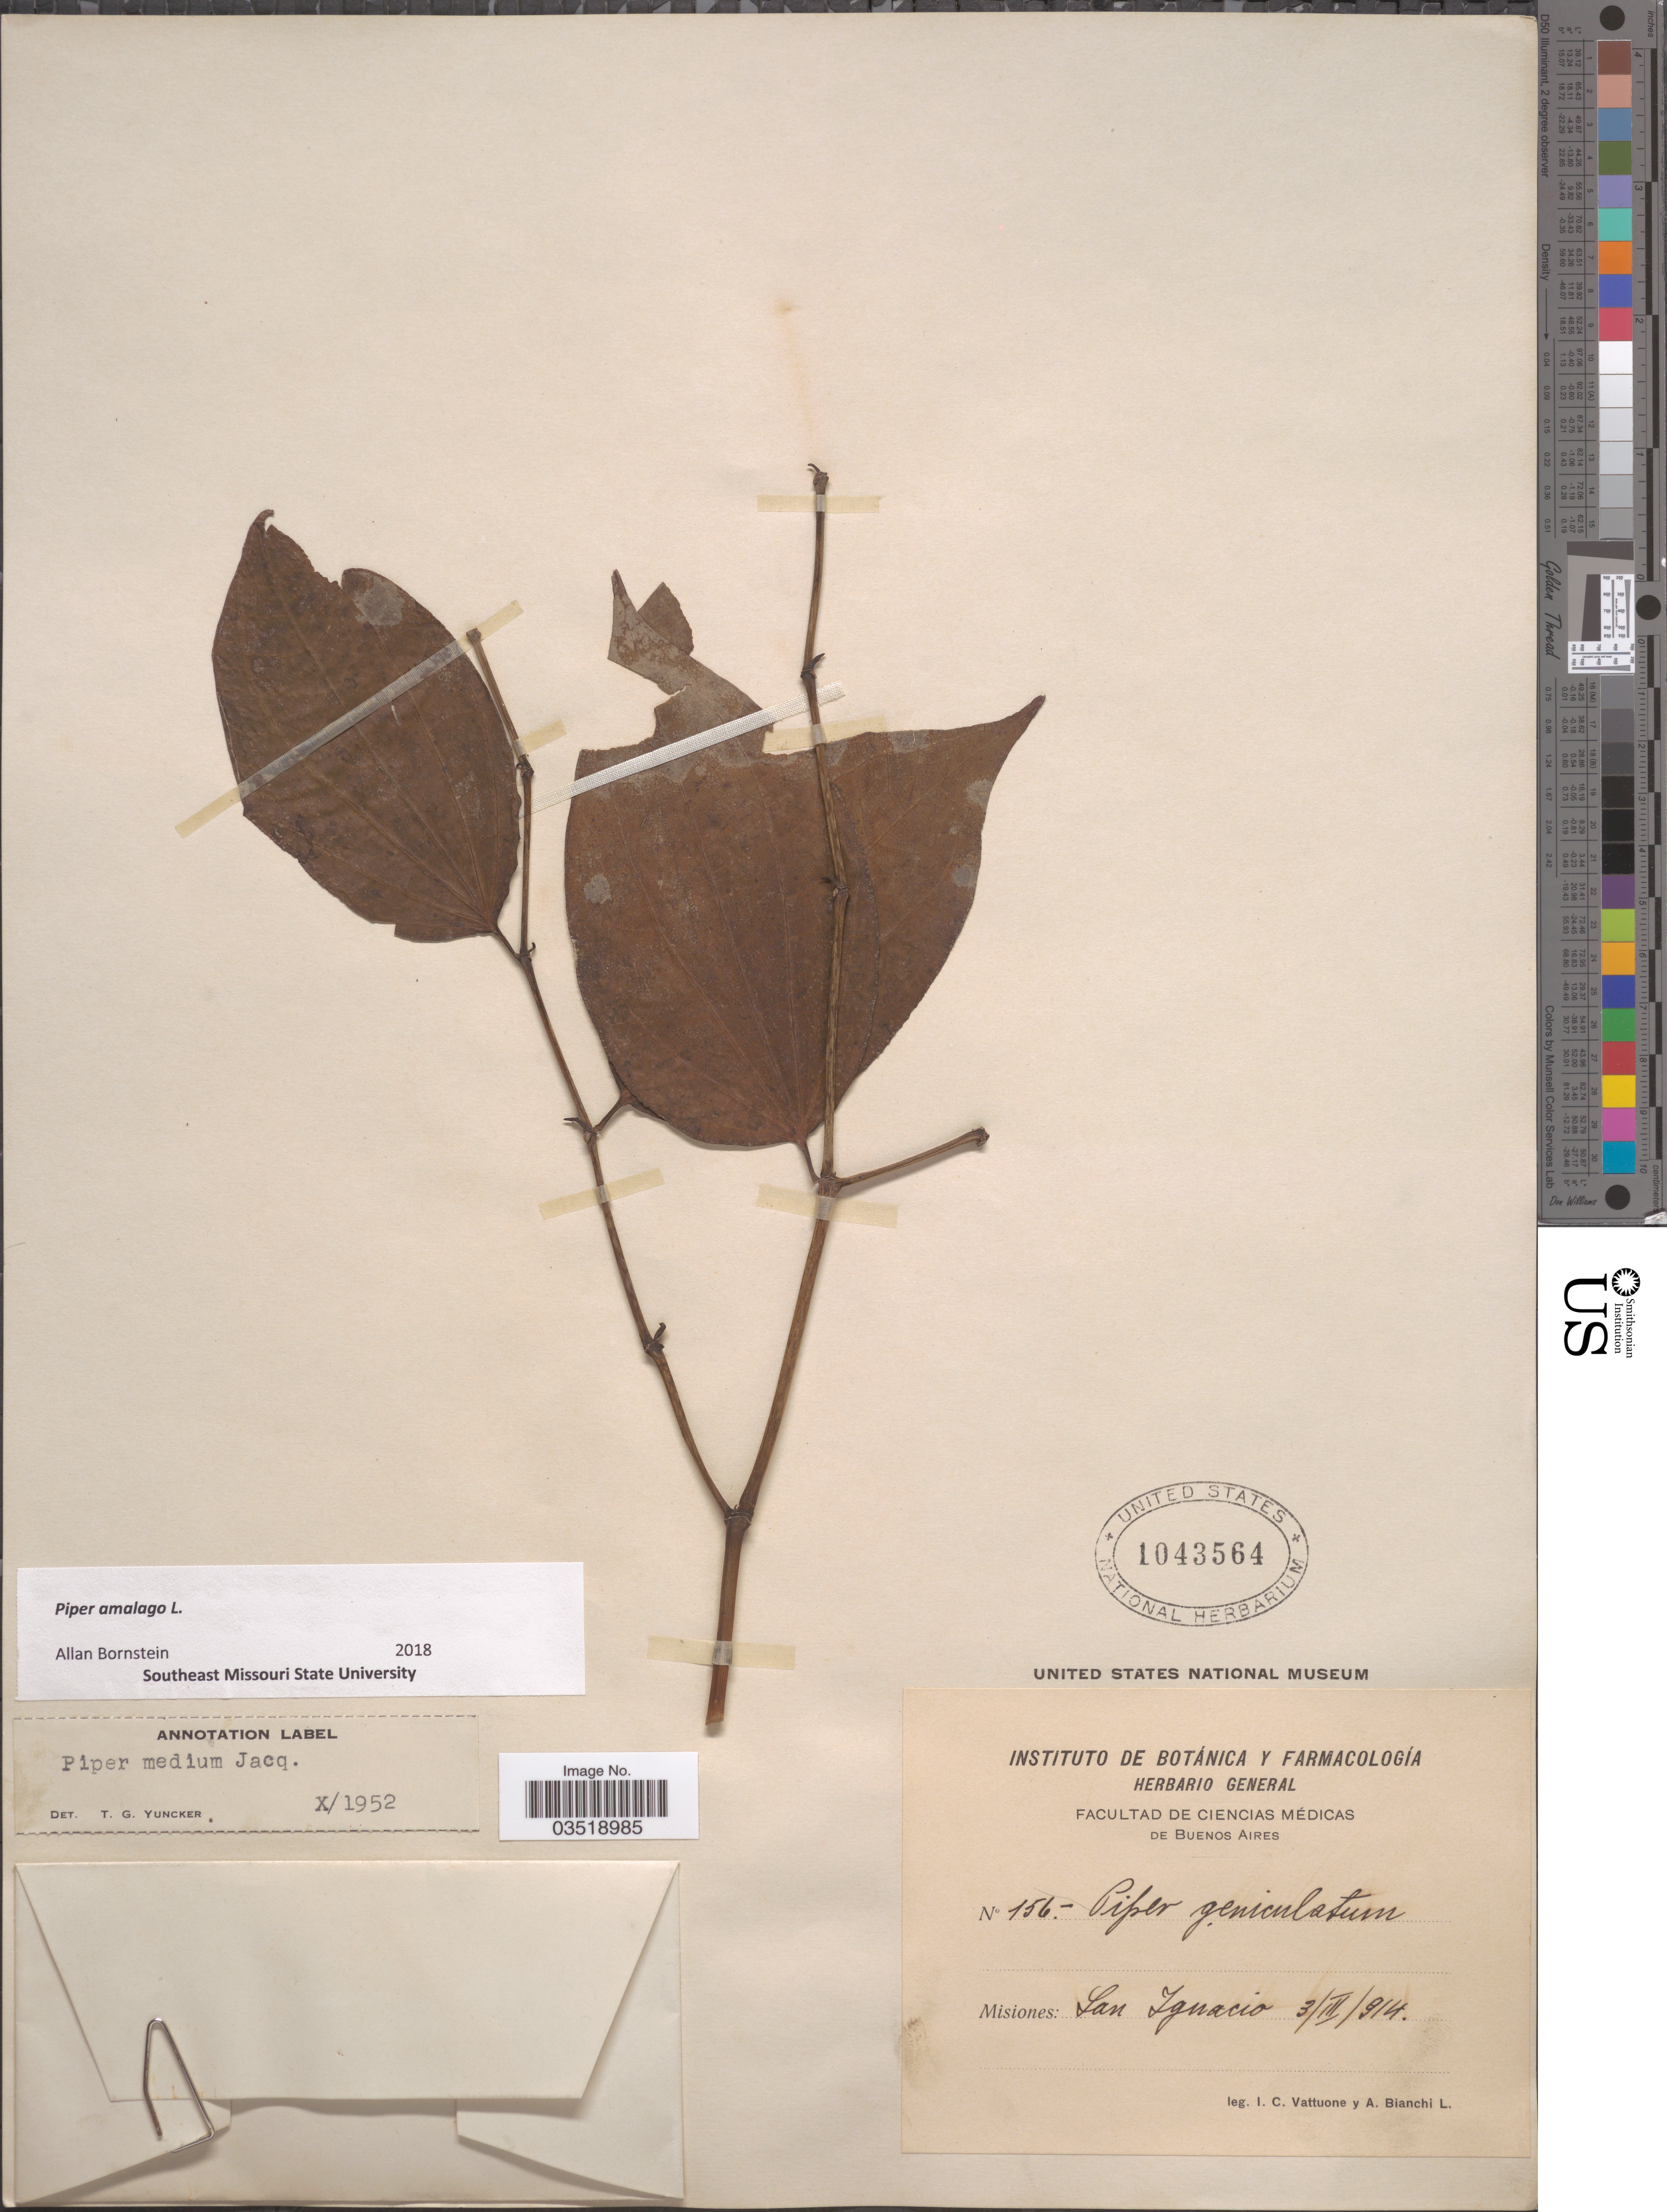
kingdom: Plantae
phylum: Tracheophyta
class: Magnoliopsida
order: Piperales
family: Piperaceae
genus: Piper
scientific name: Piper amalago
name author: L.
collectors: I. Vattuone & A. Bianchi L.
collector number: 156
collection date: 1914-03-03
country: Argentina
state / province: Misiones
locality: San Ignacio.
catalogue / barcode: US 1043564